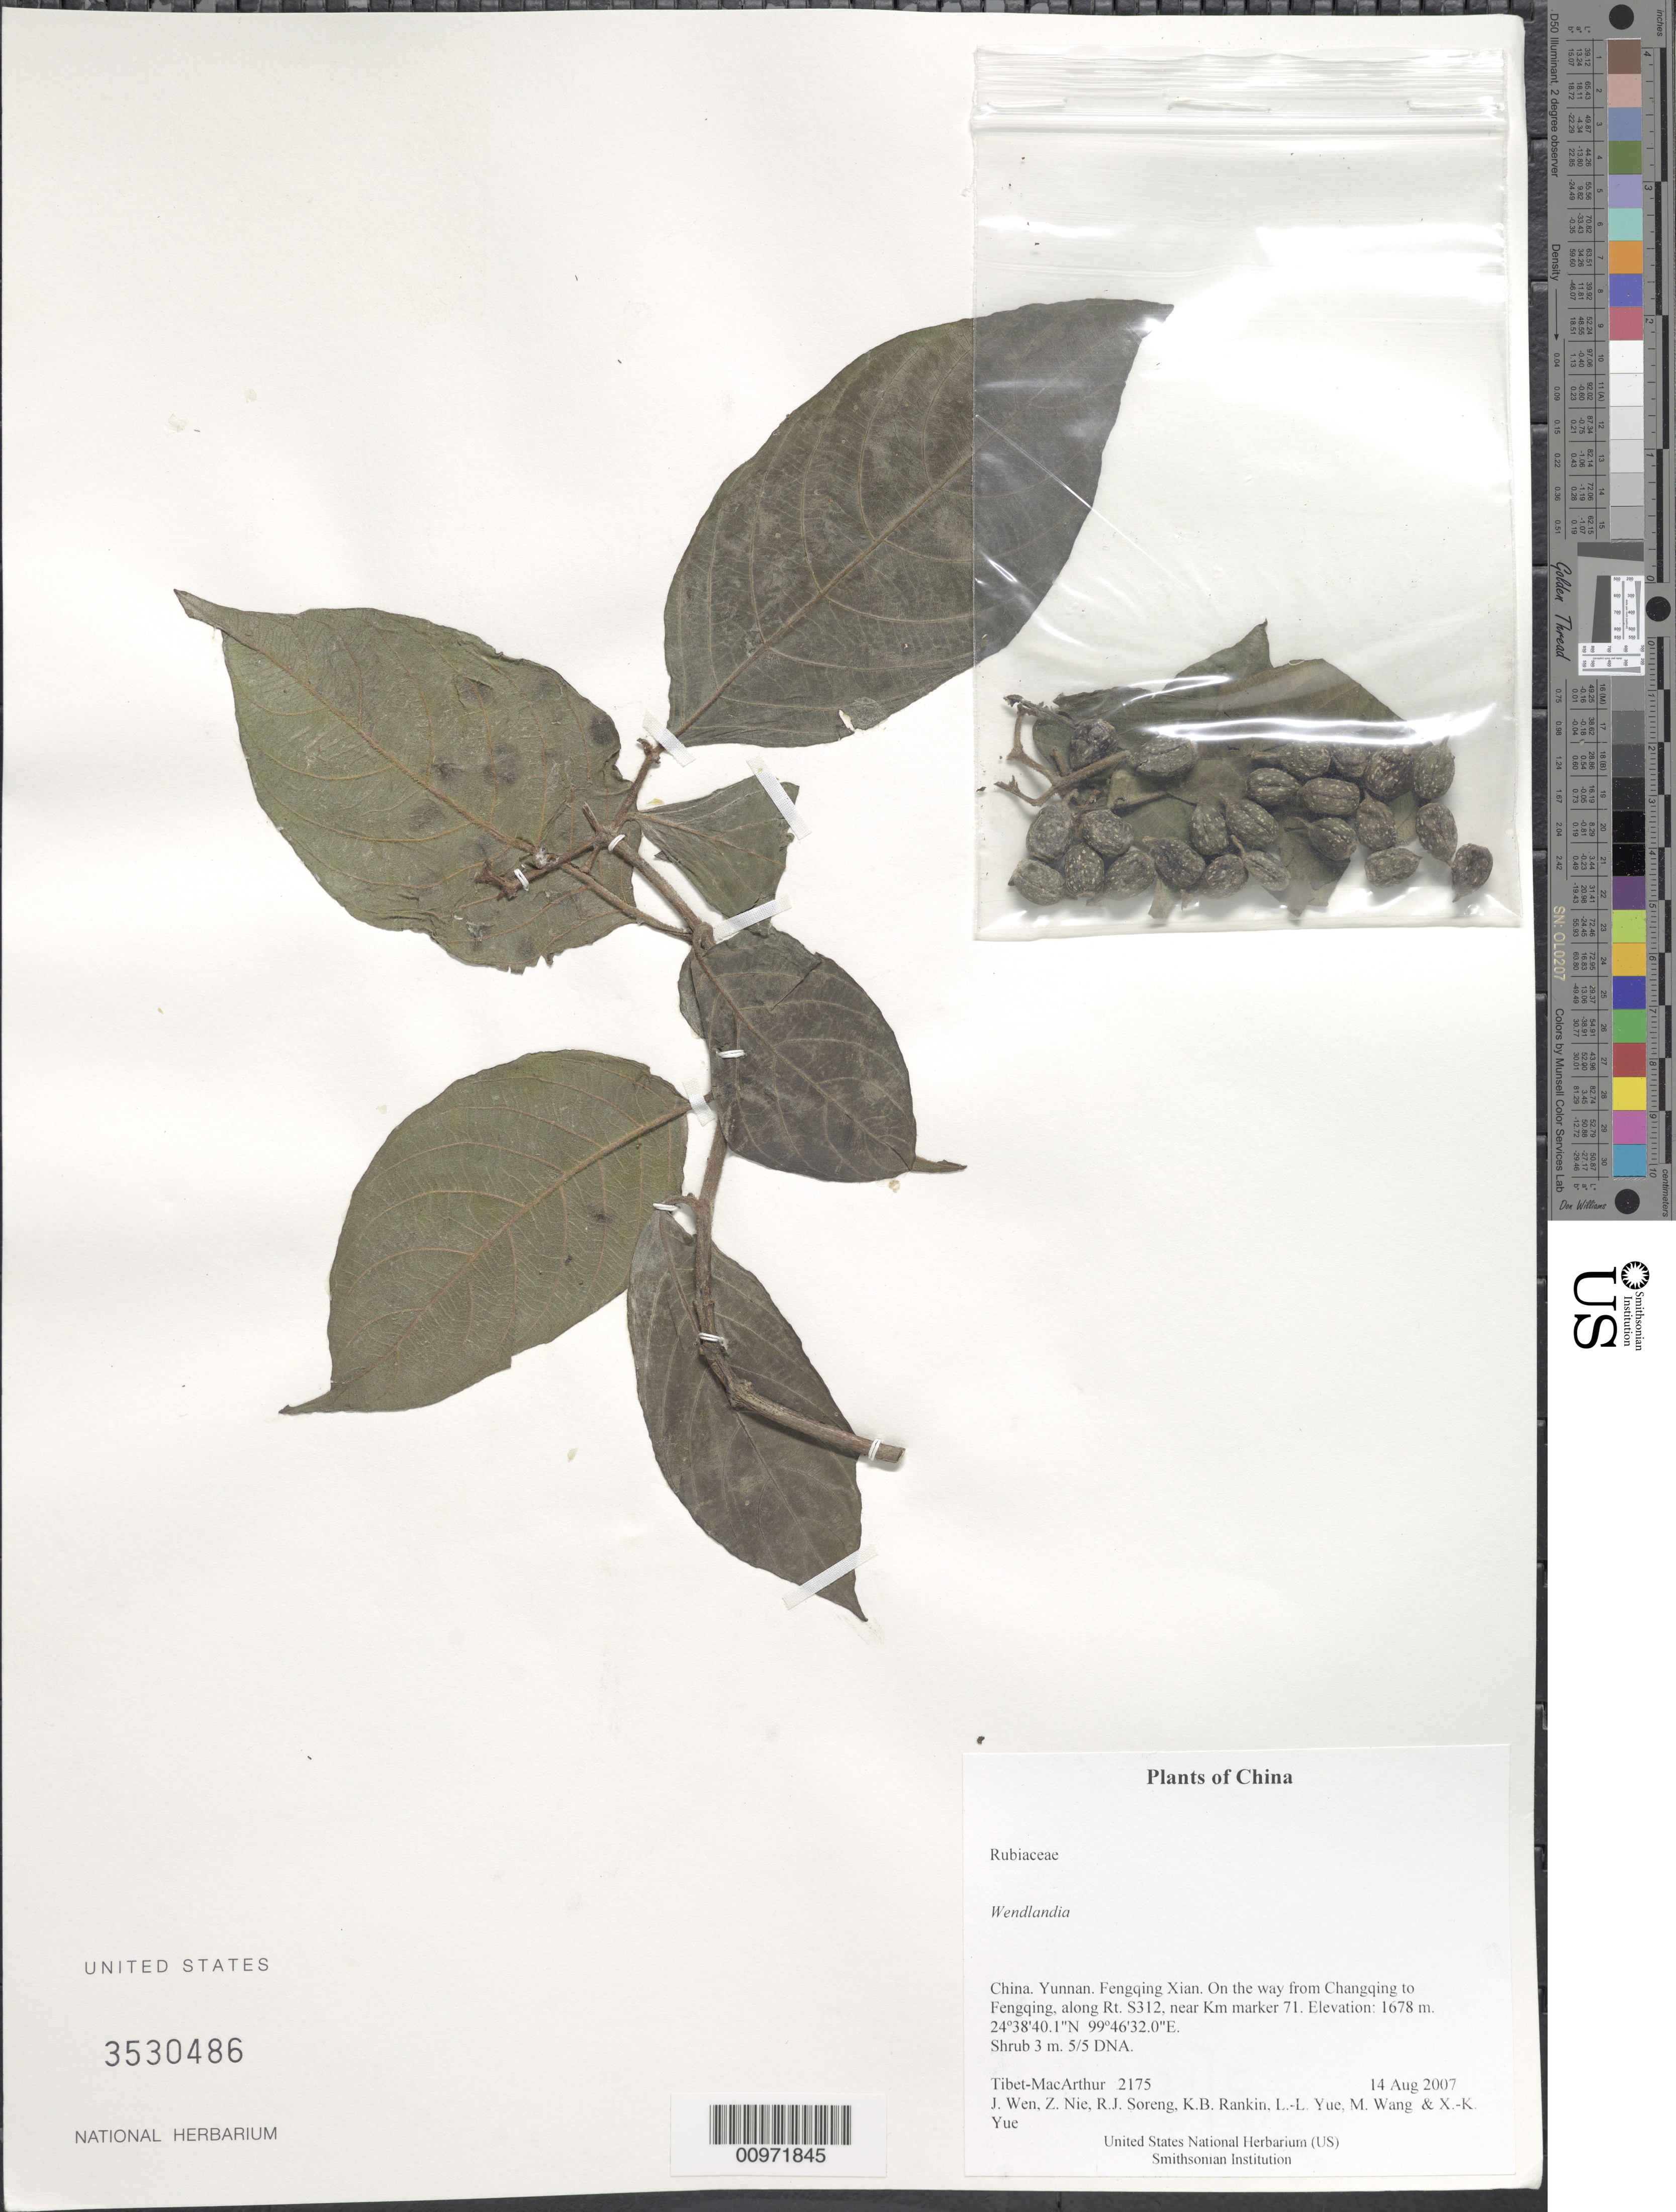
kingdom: Plantae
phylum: Tracheophyta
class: Magnoliopsida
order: Gentianales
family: Rubiaceae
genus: Wendlandia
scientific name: Wendlandia sp.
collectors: Tibet-MacArthur, J. Wen, Z. Nie, R. J. Soreng, K. Rankin, L. Yue, M. Wang & X. Yue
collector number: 2175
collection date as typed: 14 Aug 2007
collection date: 2007-08-14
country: China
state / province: Yunnan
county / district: Fengqing Xian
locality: On the way from Changqing to Fengqing, along Rt. S312, near Km marker 71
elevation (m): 1678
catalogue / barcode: US 3530486